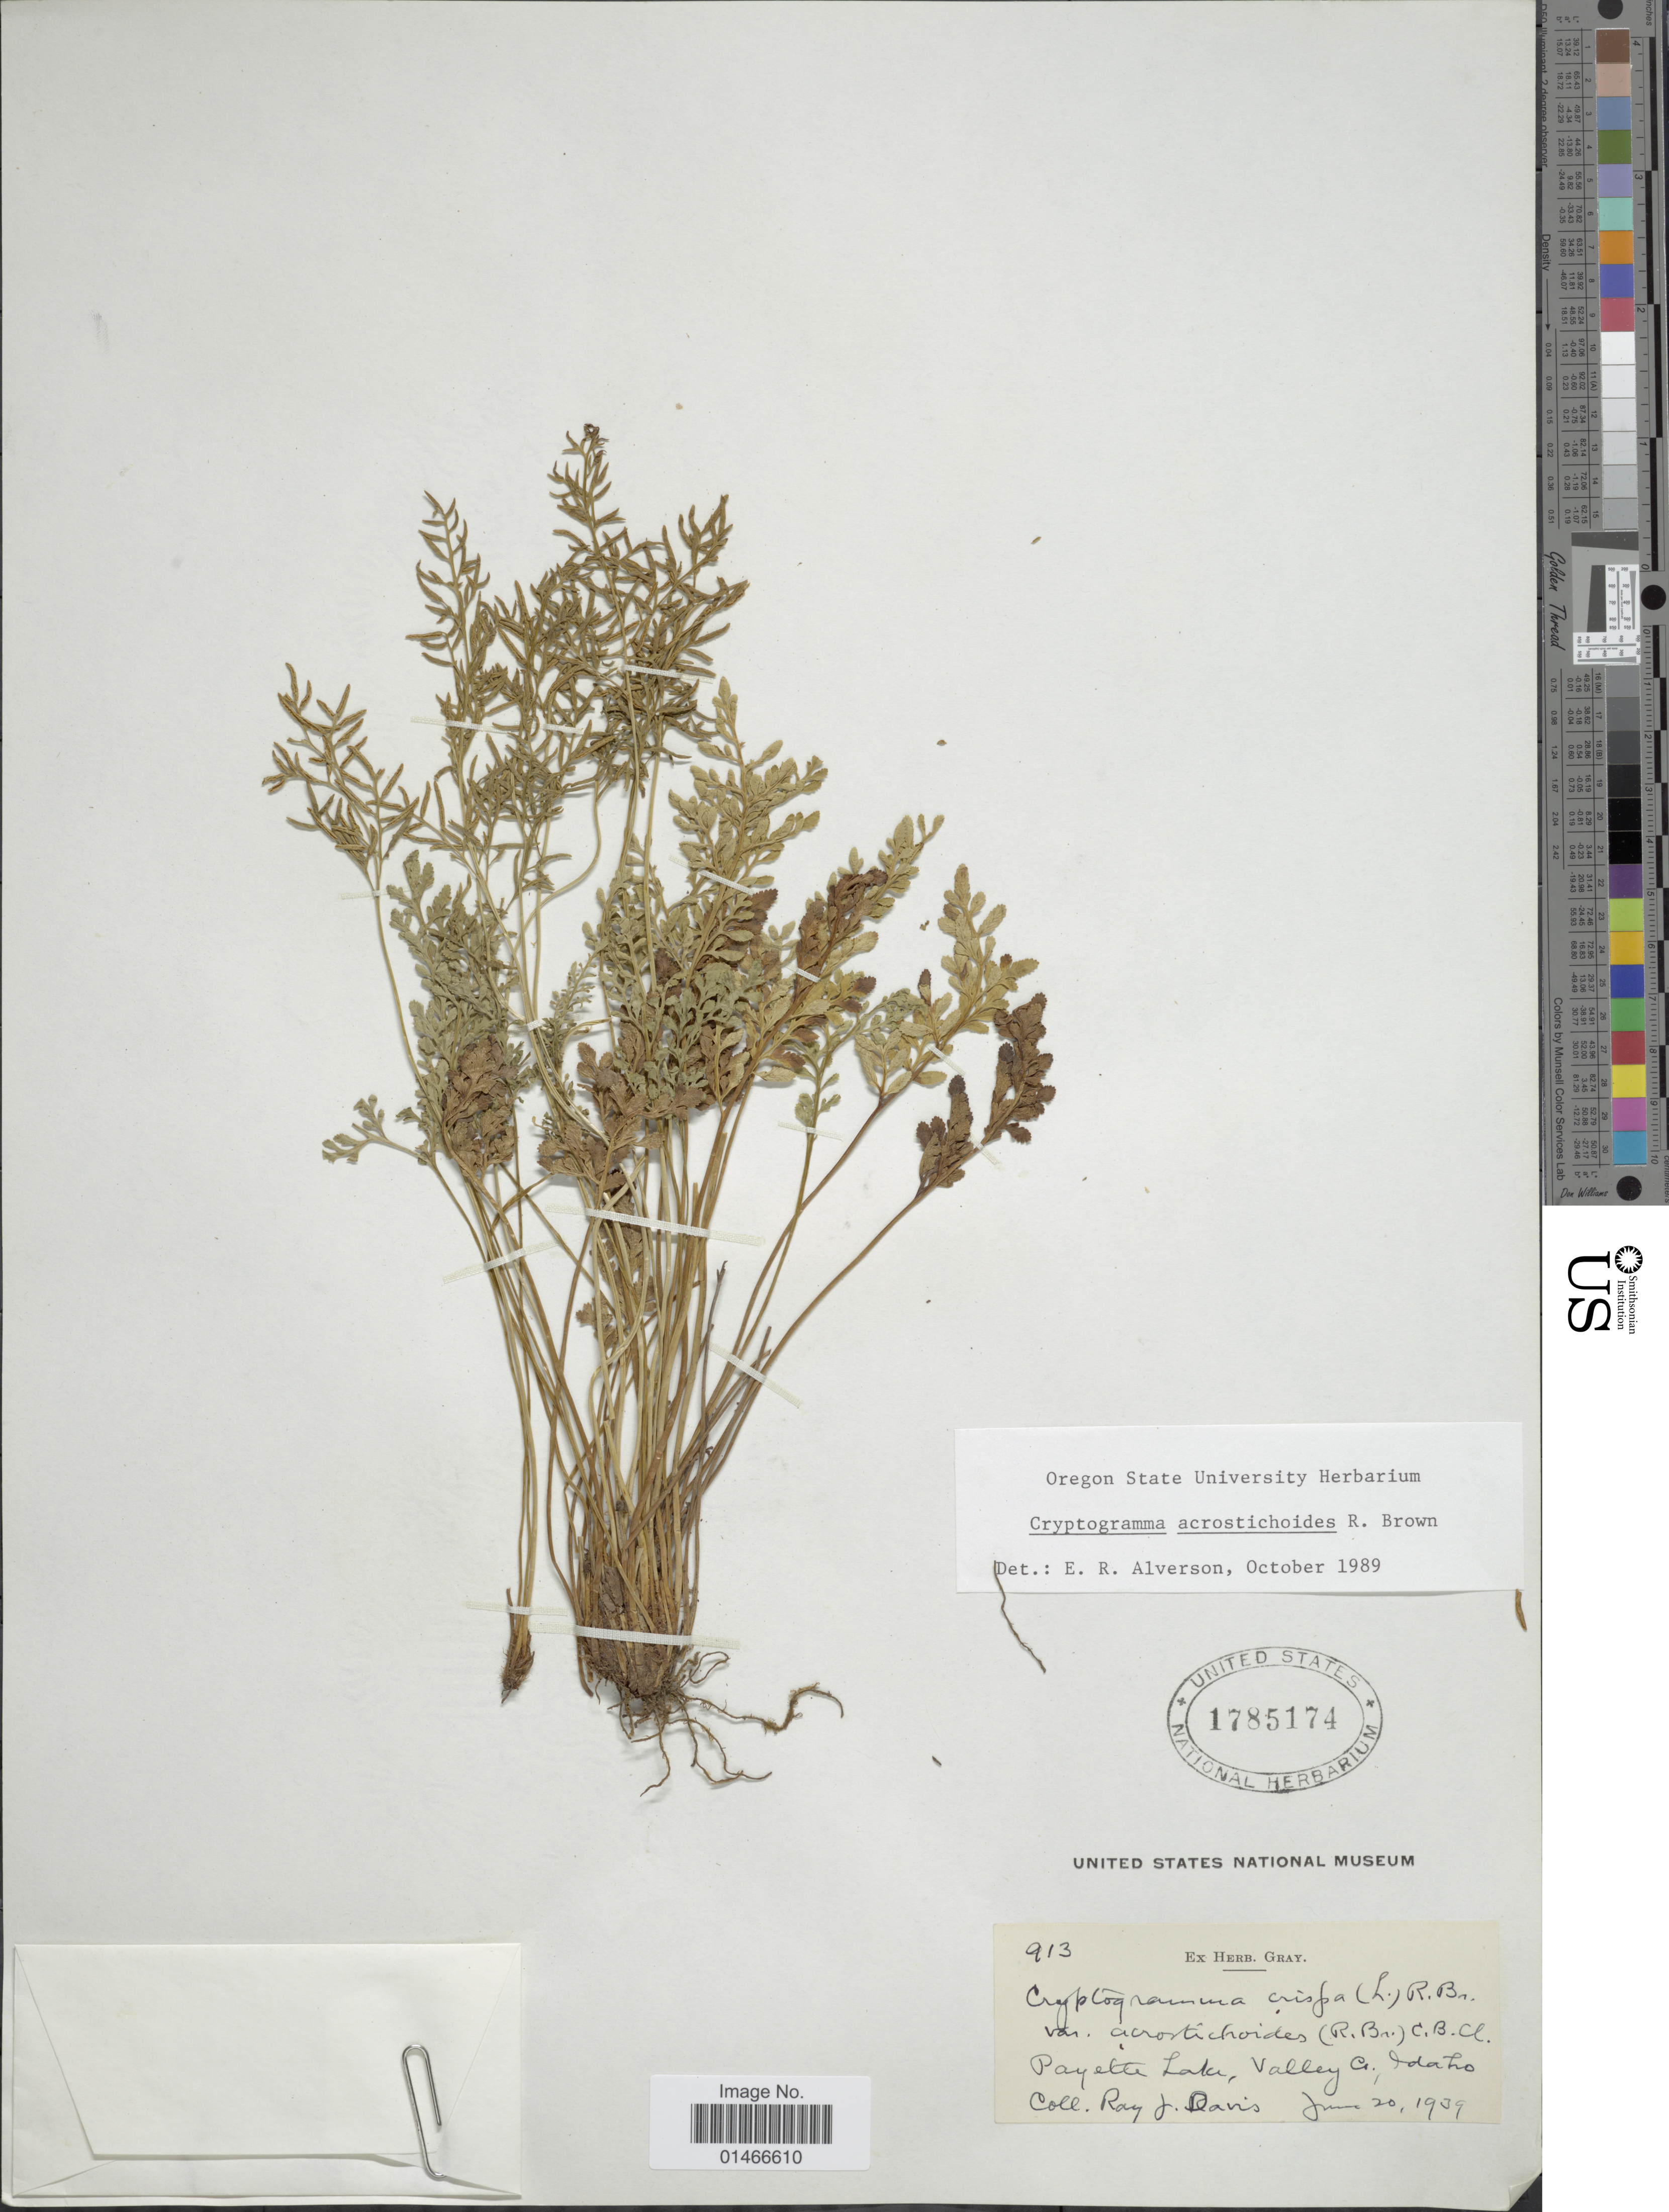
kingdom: Plantae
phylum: Tracheophyta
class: Polypodiopsida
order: Polypodiales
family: Pteridaceae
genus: Cryptogramma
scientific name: Cryptogramma acrostichoides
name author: R. Br.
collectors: R. Davis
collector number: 913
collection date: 1939-06-20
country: United States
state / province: Idaho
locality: Payette Lake, Valley Cs.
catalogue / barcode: US 1785174